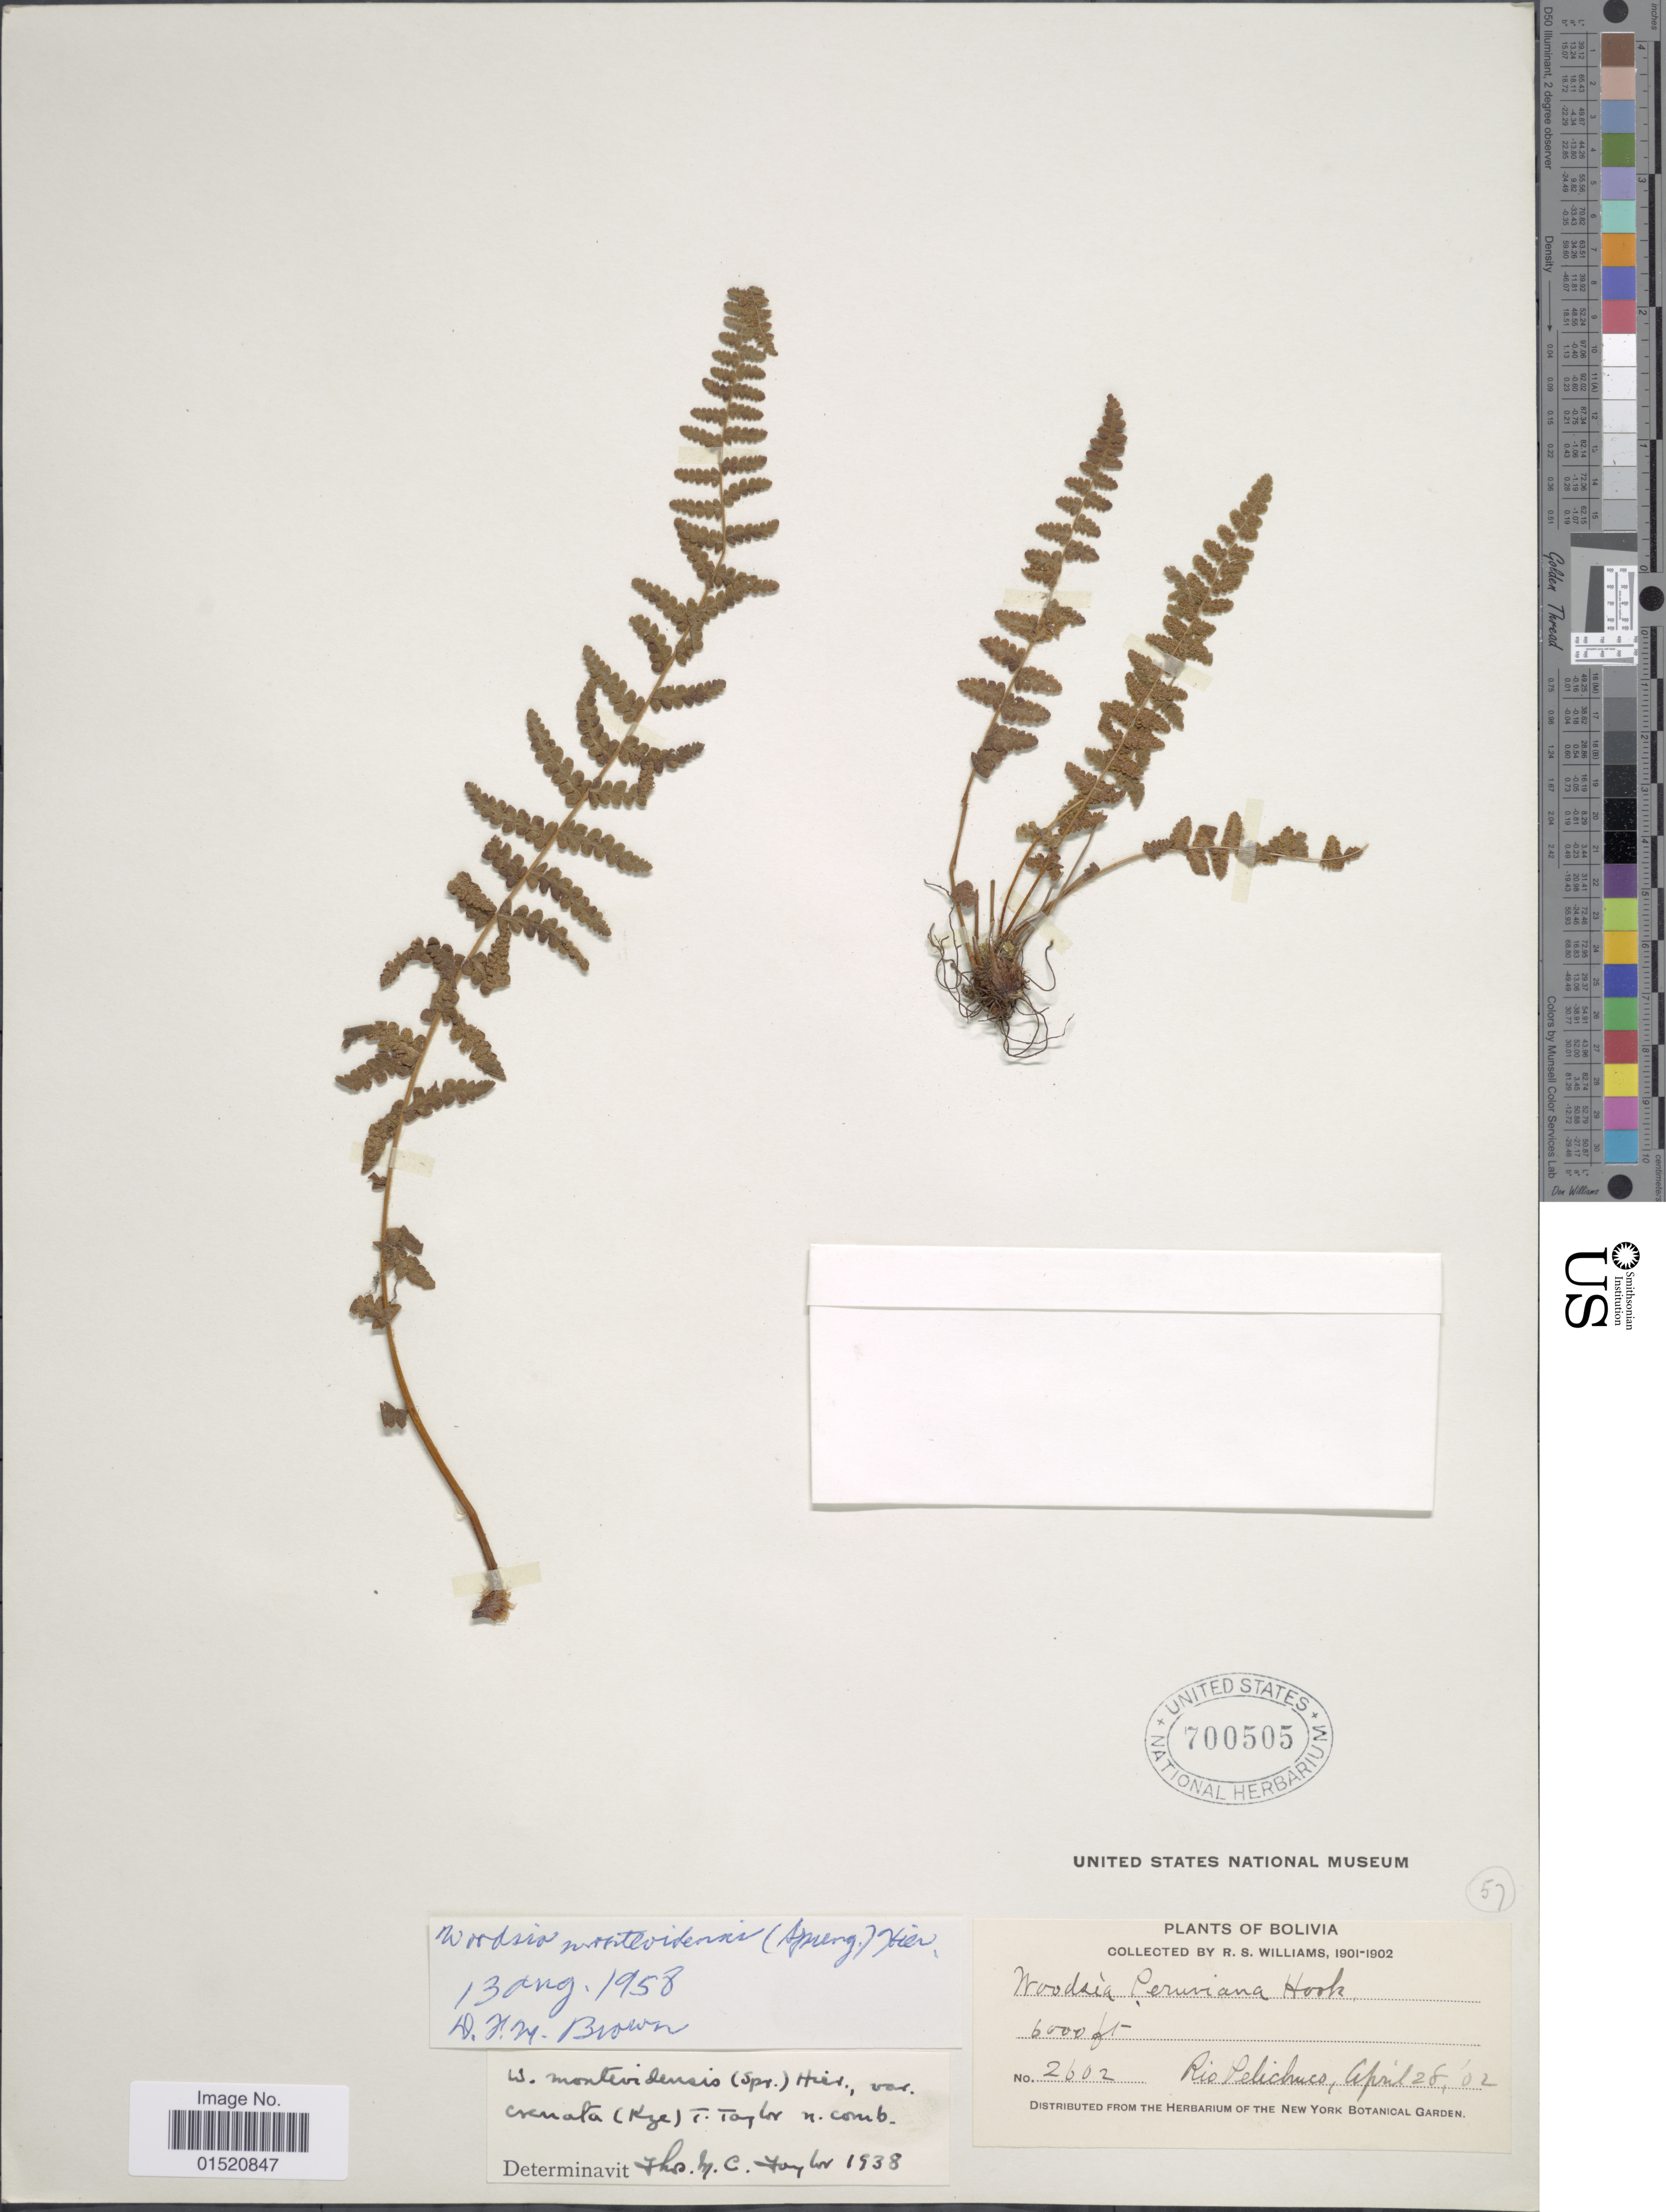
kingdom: Plantae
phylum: Tracheophyta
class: Polypodiopsida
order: Polypodiales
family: Woodsiaceae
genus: Woodsia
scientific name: Woodsia montevidensis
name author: (Spreng.) Hieron.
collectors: R. S. Williams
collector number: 2602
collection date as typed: Apr. 28, 1902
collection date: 1902-04-28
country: Bolivia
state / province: La Paz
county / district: Franz Tamayo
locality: Rio Pelechuco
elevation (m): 1829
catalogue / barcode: US 700505